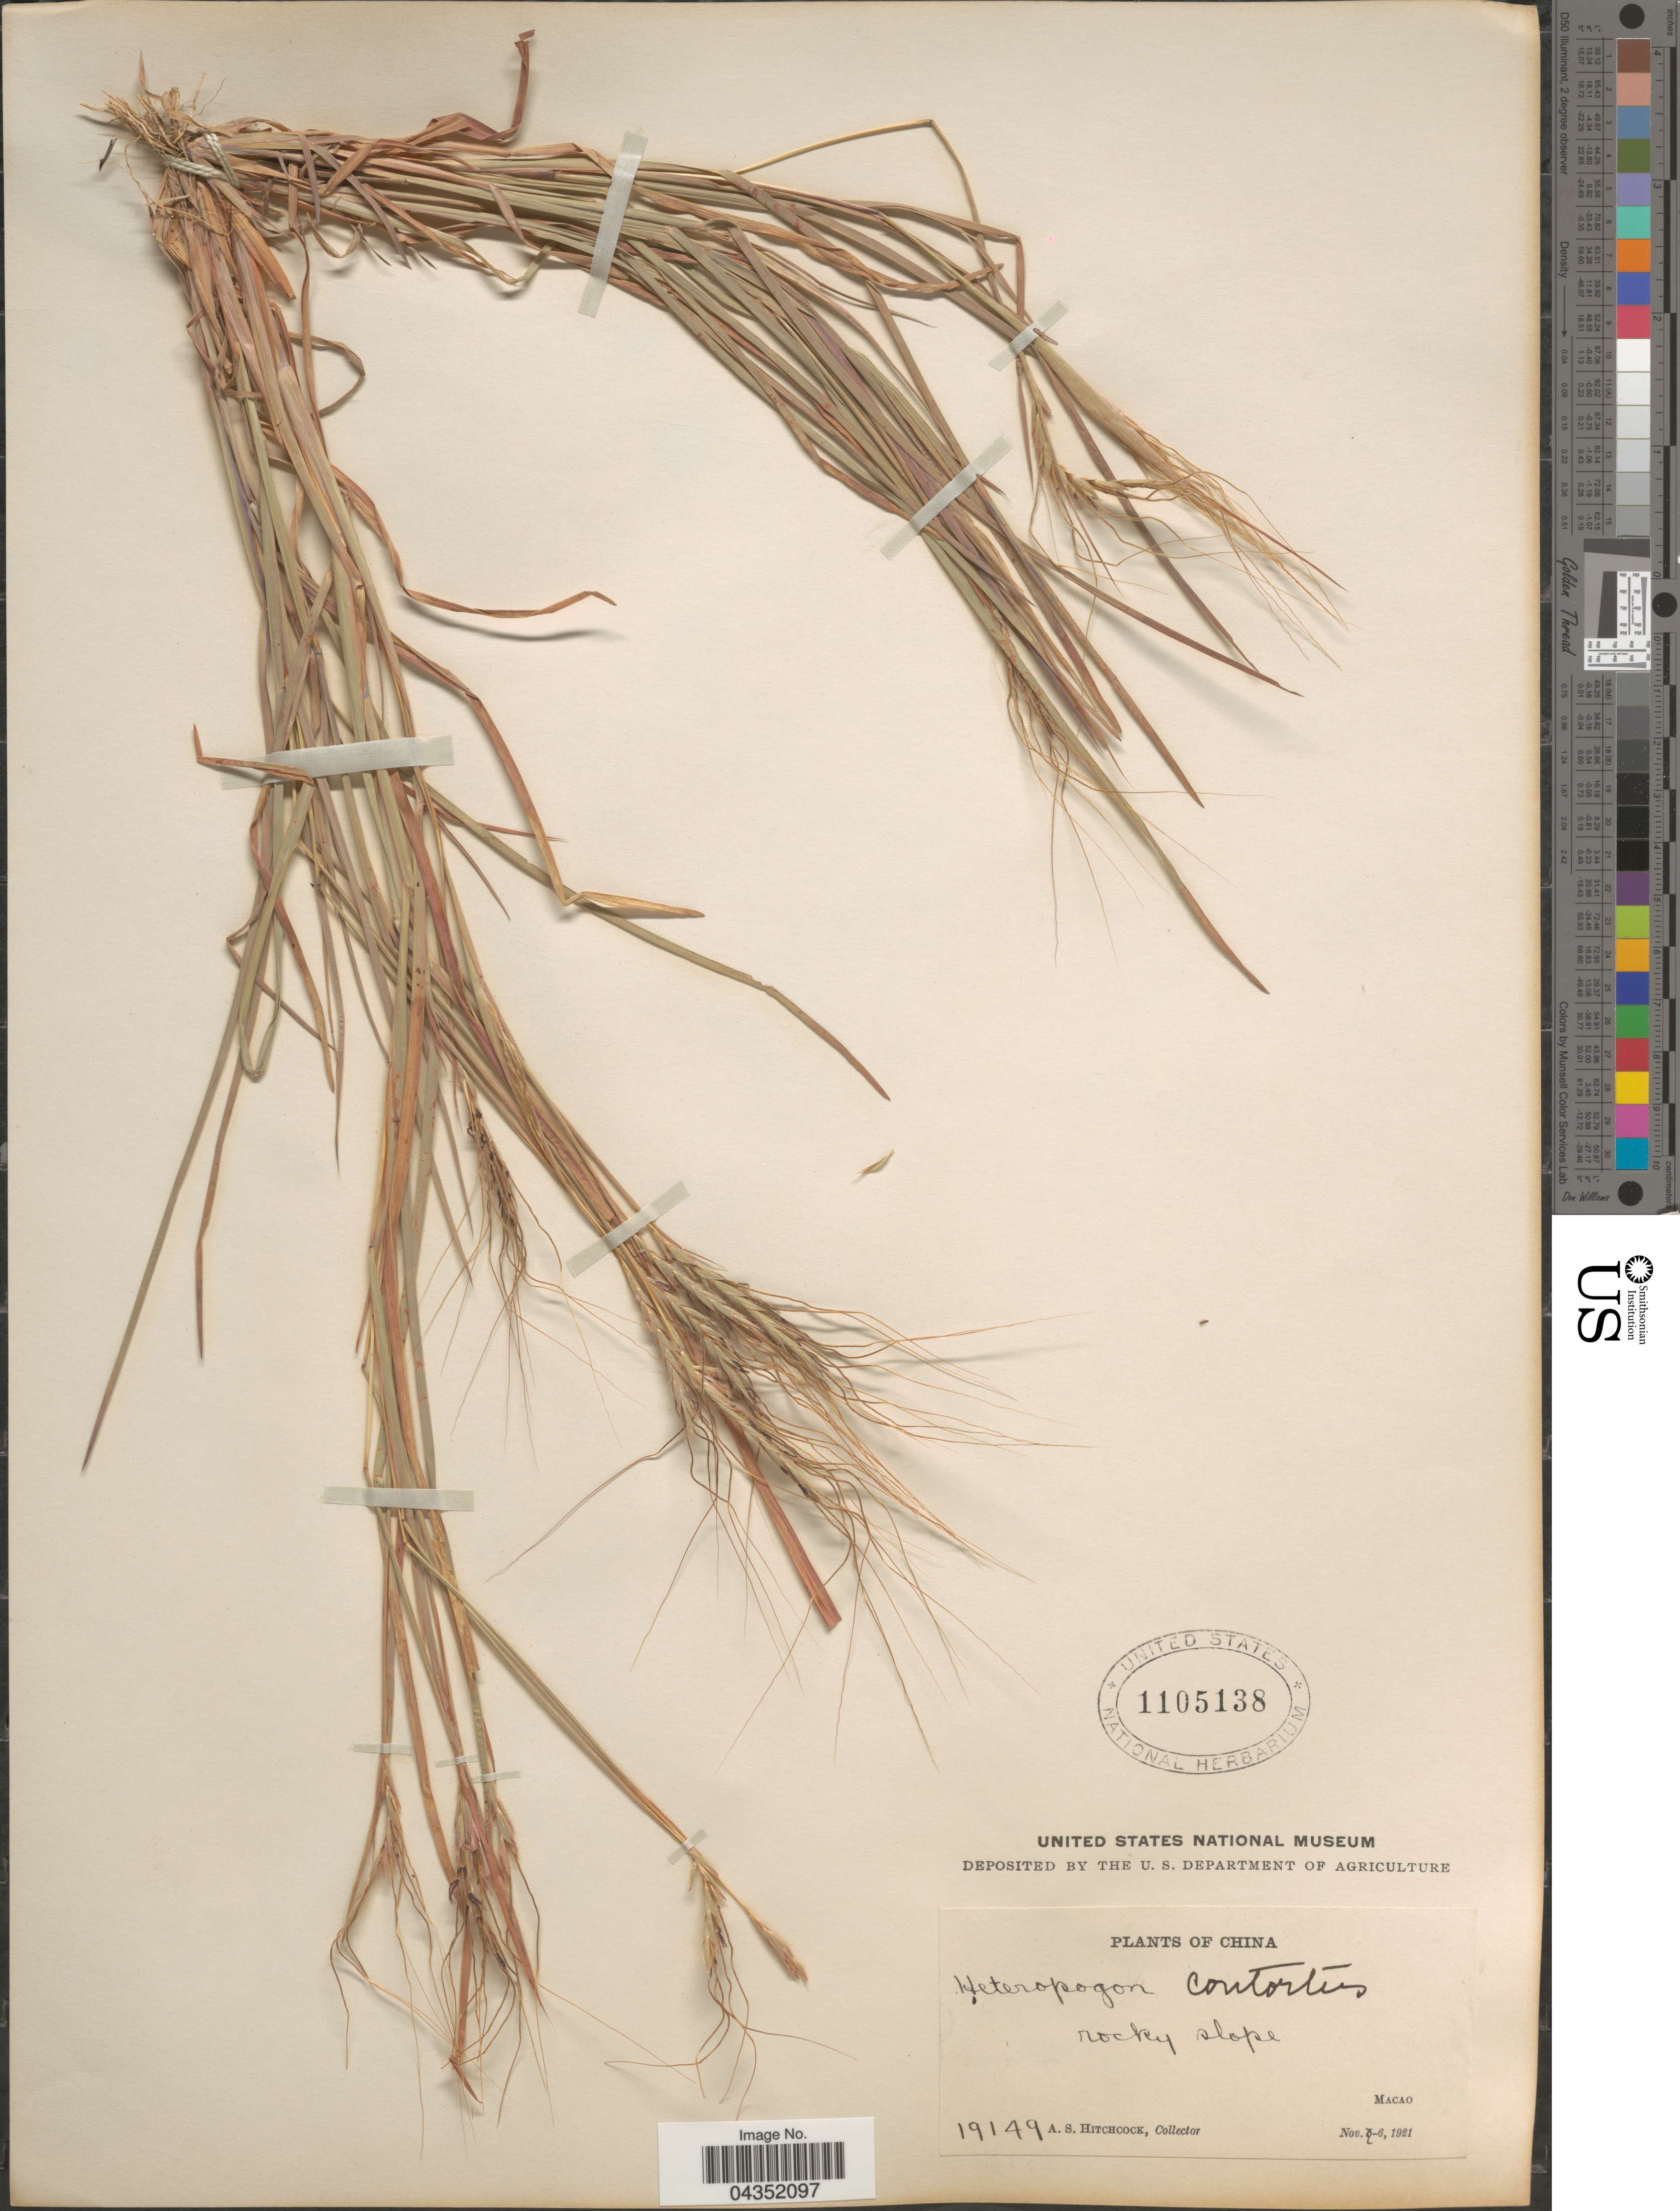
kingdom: Plantae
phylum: Tracheophyta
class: Liliopsida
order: Poales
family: Poaceae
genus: Heteropogon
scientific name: Heteropogon contortus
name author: (L.) P. Beauv. ex Roem. & Schult.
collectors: A. S. Hitchcock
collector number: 19149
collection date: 1921-11-02/1921-11-06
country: China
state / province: Macau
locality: Macao.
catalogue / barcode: US 1105138